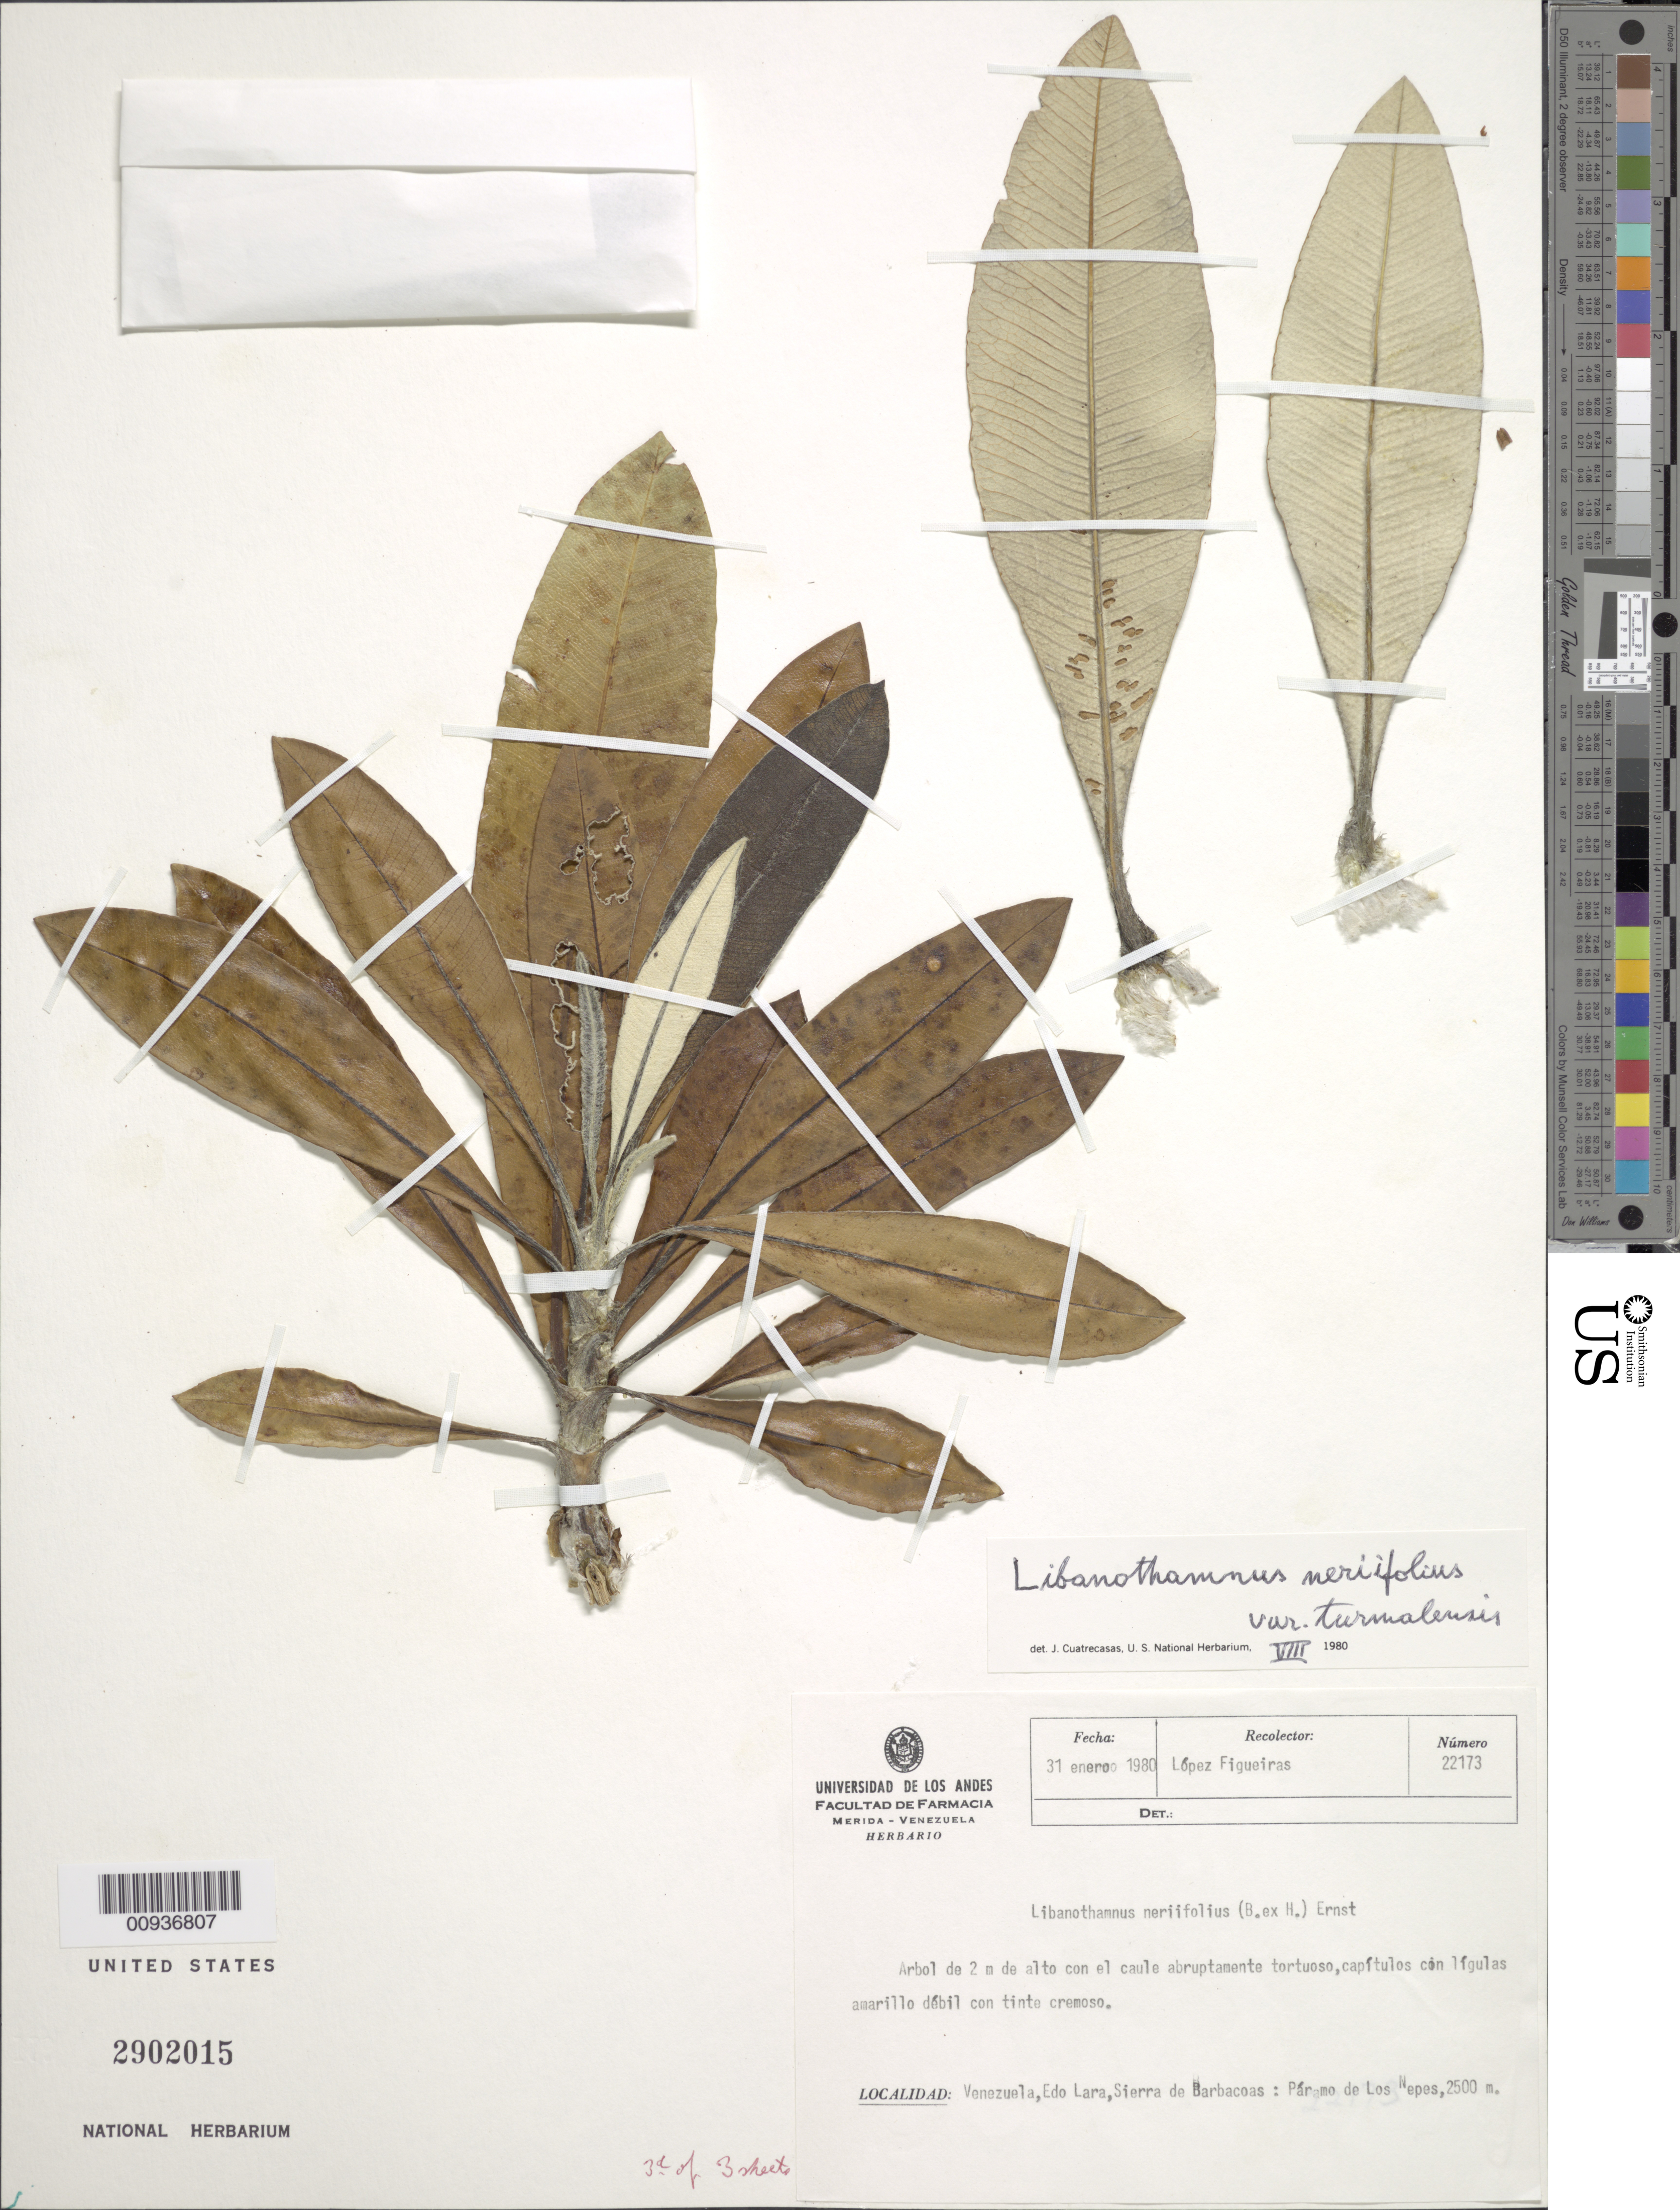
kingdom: Plantae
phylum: Tracheophyta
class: Magnoliopsida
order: Asterales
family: Asteraceae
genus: Libanothamnus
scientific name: Libanothamnus neriifolius var. turmalensis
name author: Cuatrec.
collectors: M. López Figueiras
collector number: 22173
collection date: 1980-01-31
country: Venezuela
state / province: Lara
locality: Páramo de Los Nepes. Sierra de Barbacoas.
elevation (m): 2500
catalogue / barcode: US 2902015